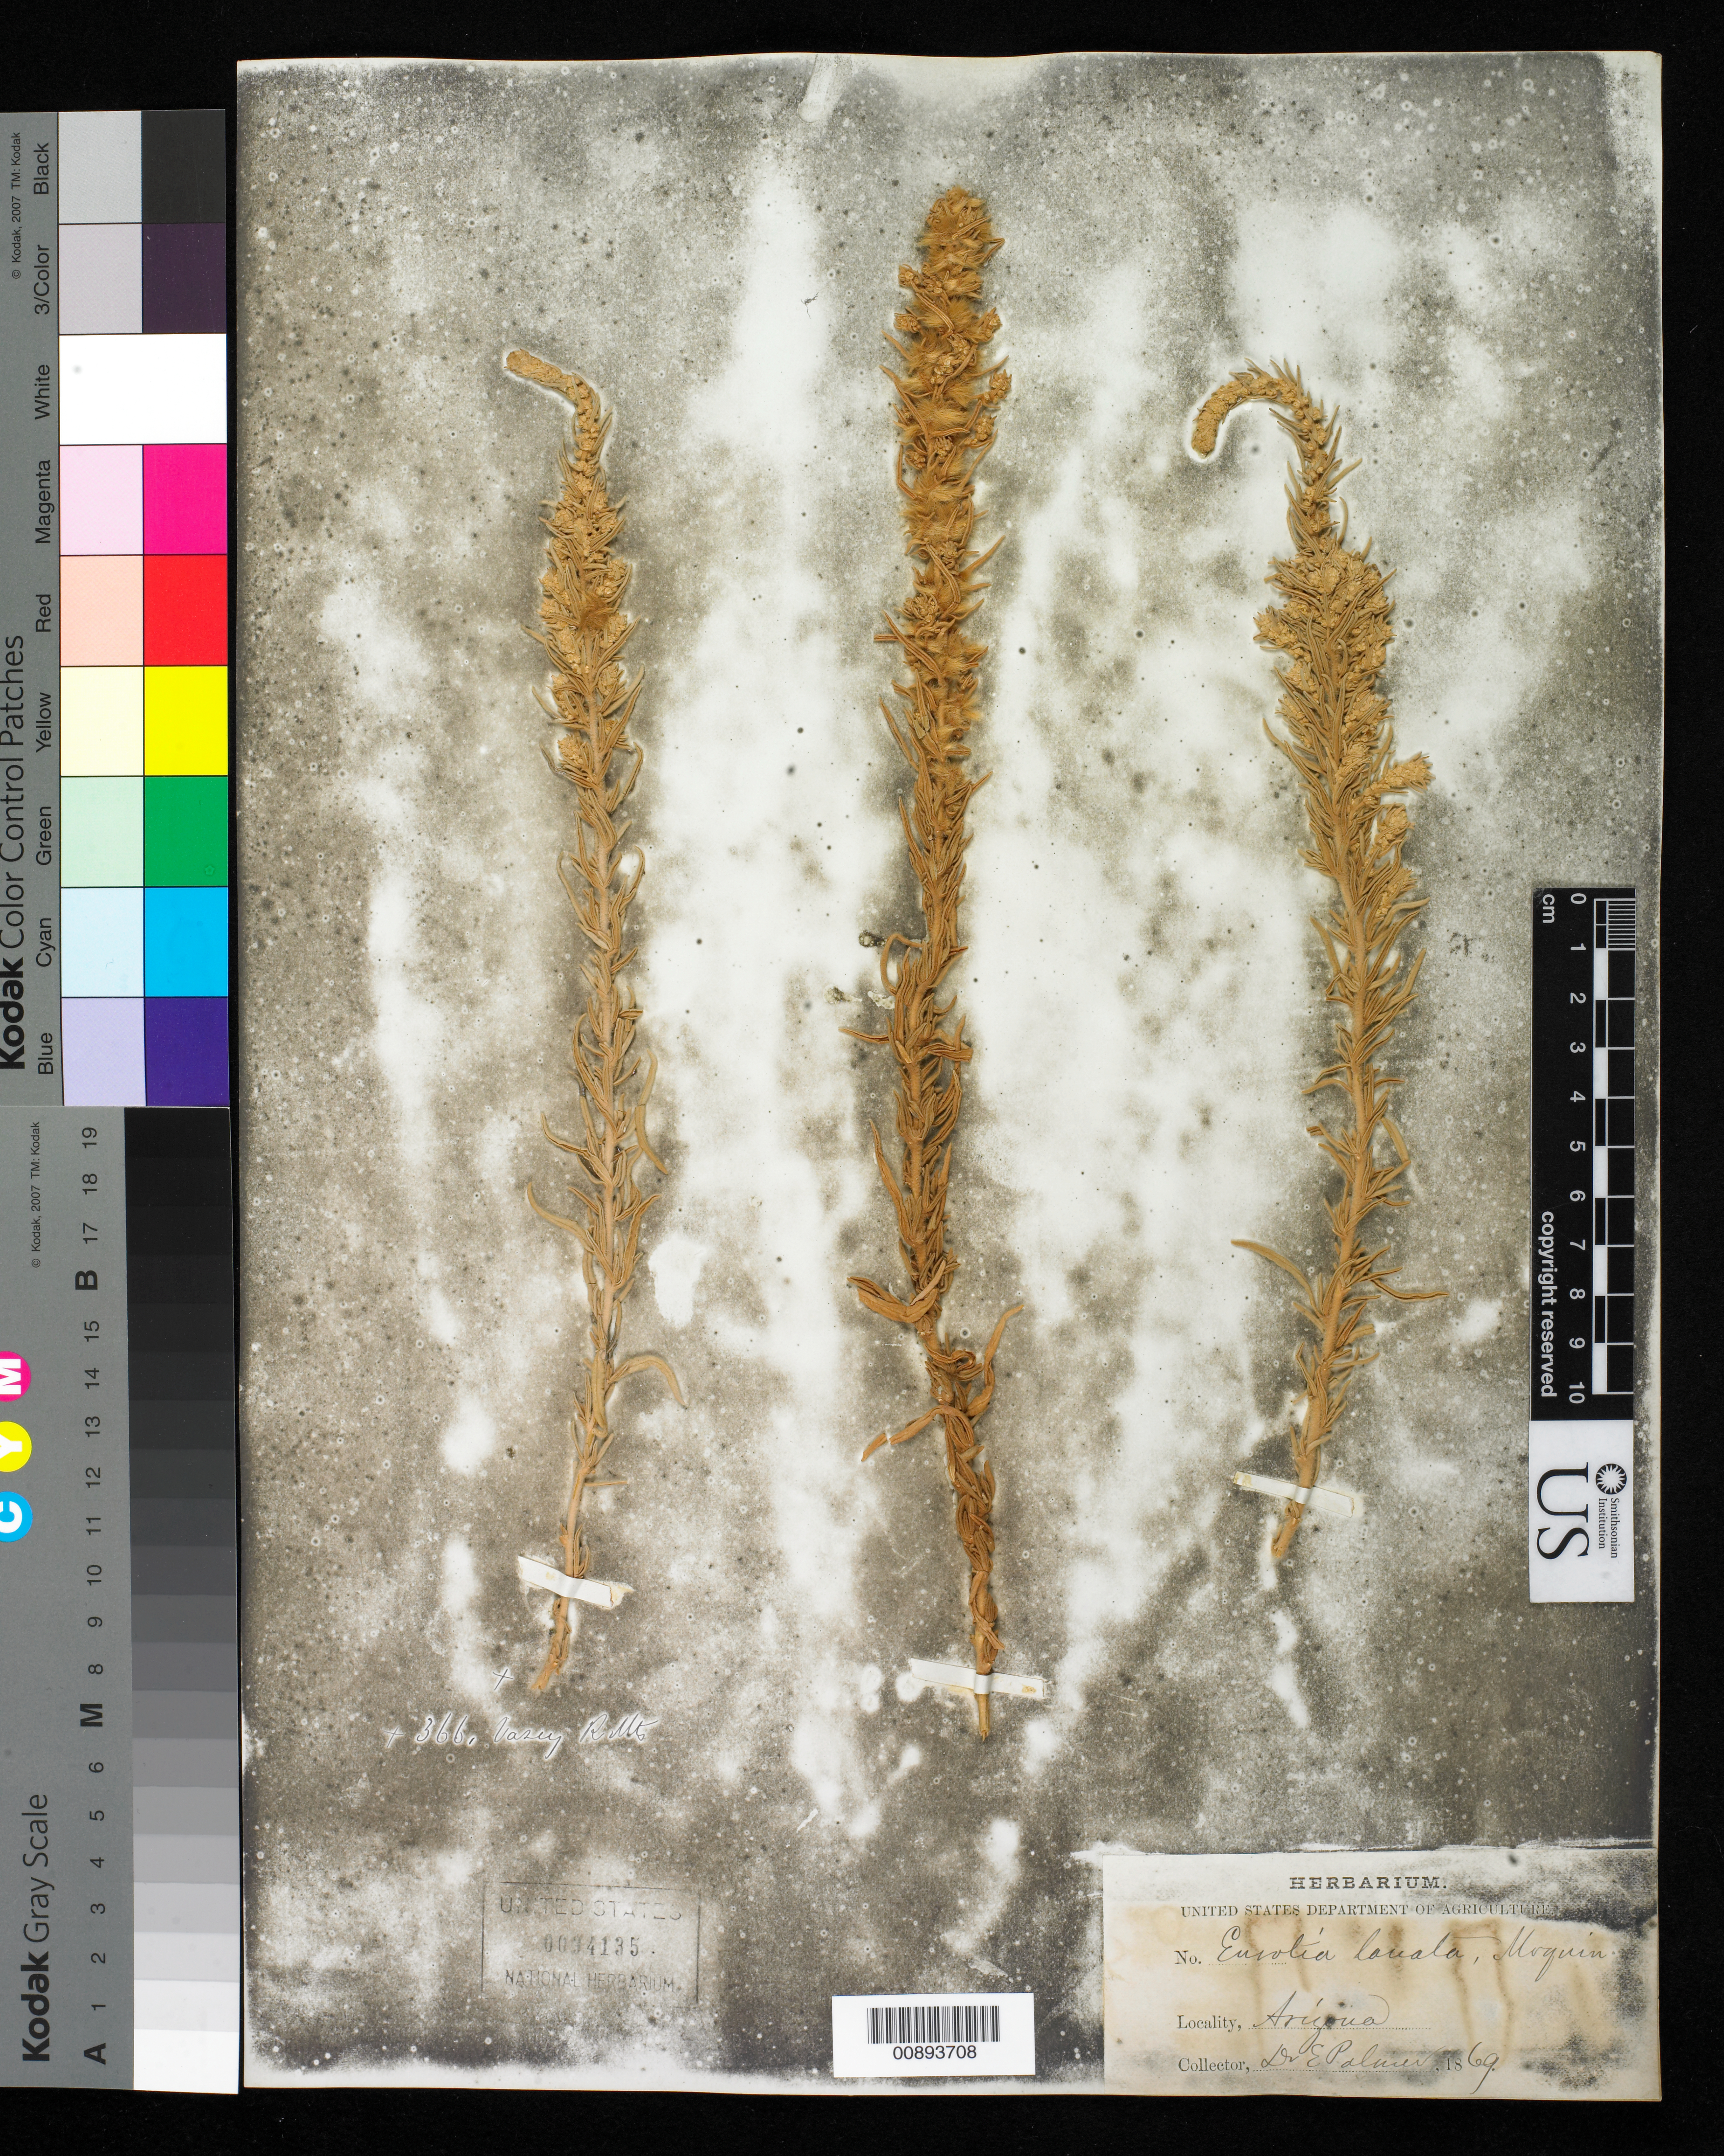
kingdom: Plantae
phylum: Tracheophyta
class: Magnoliopsida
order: Caryophyllales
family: Amaranthaceae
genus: Krascheninnikovia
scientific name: Krascheninnikovia lanata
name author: (Pursh) A. Meeuse & A.Smit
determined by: U.S. National Herbarium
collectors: E. Palmer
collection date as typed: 1869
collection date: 1869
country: United States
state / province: Arizona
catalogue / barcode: US 94135